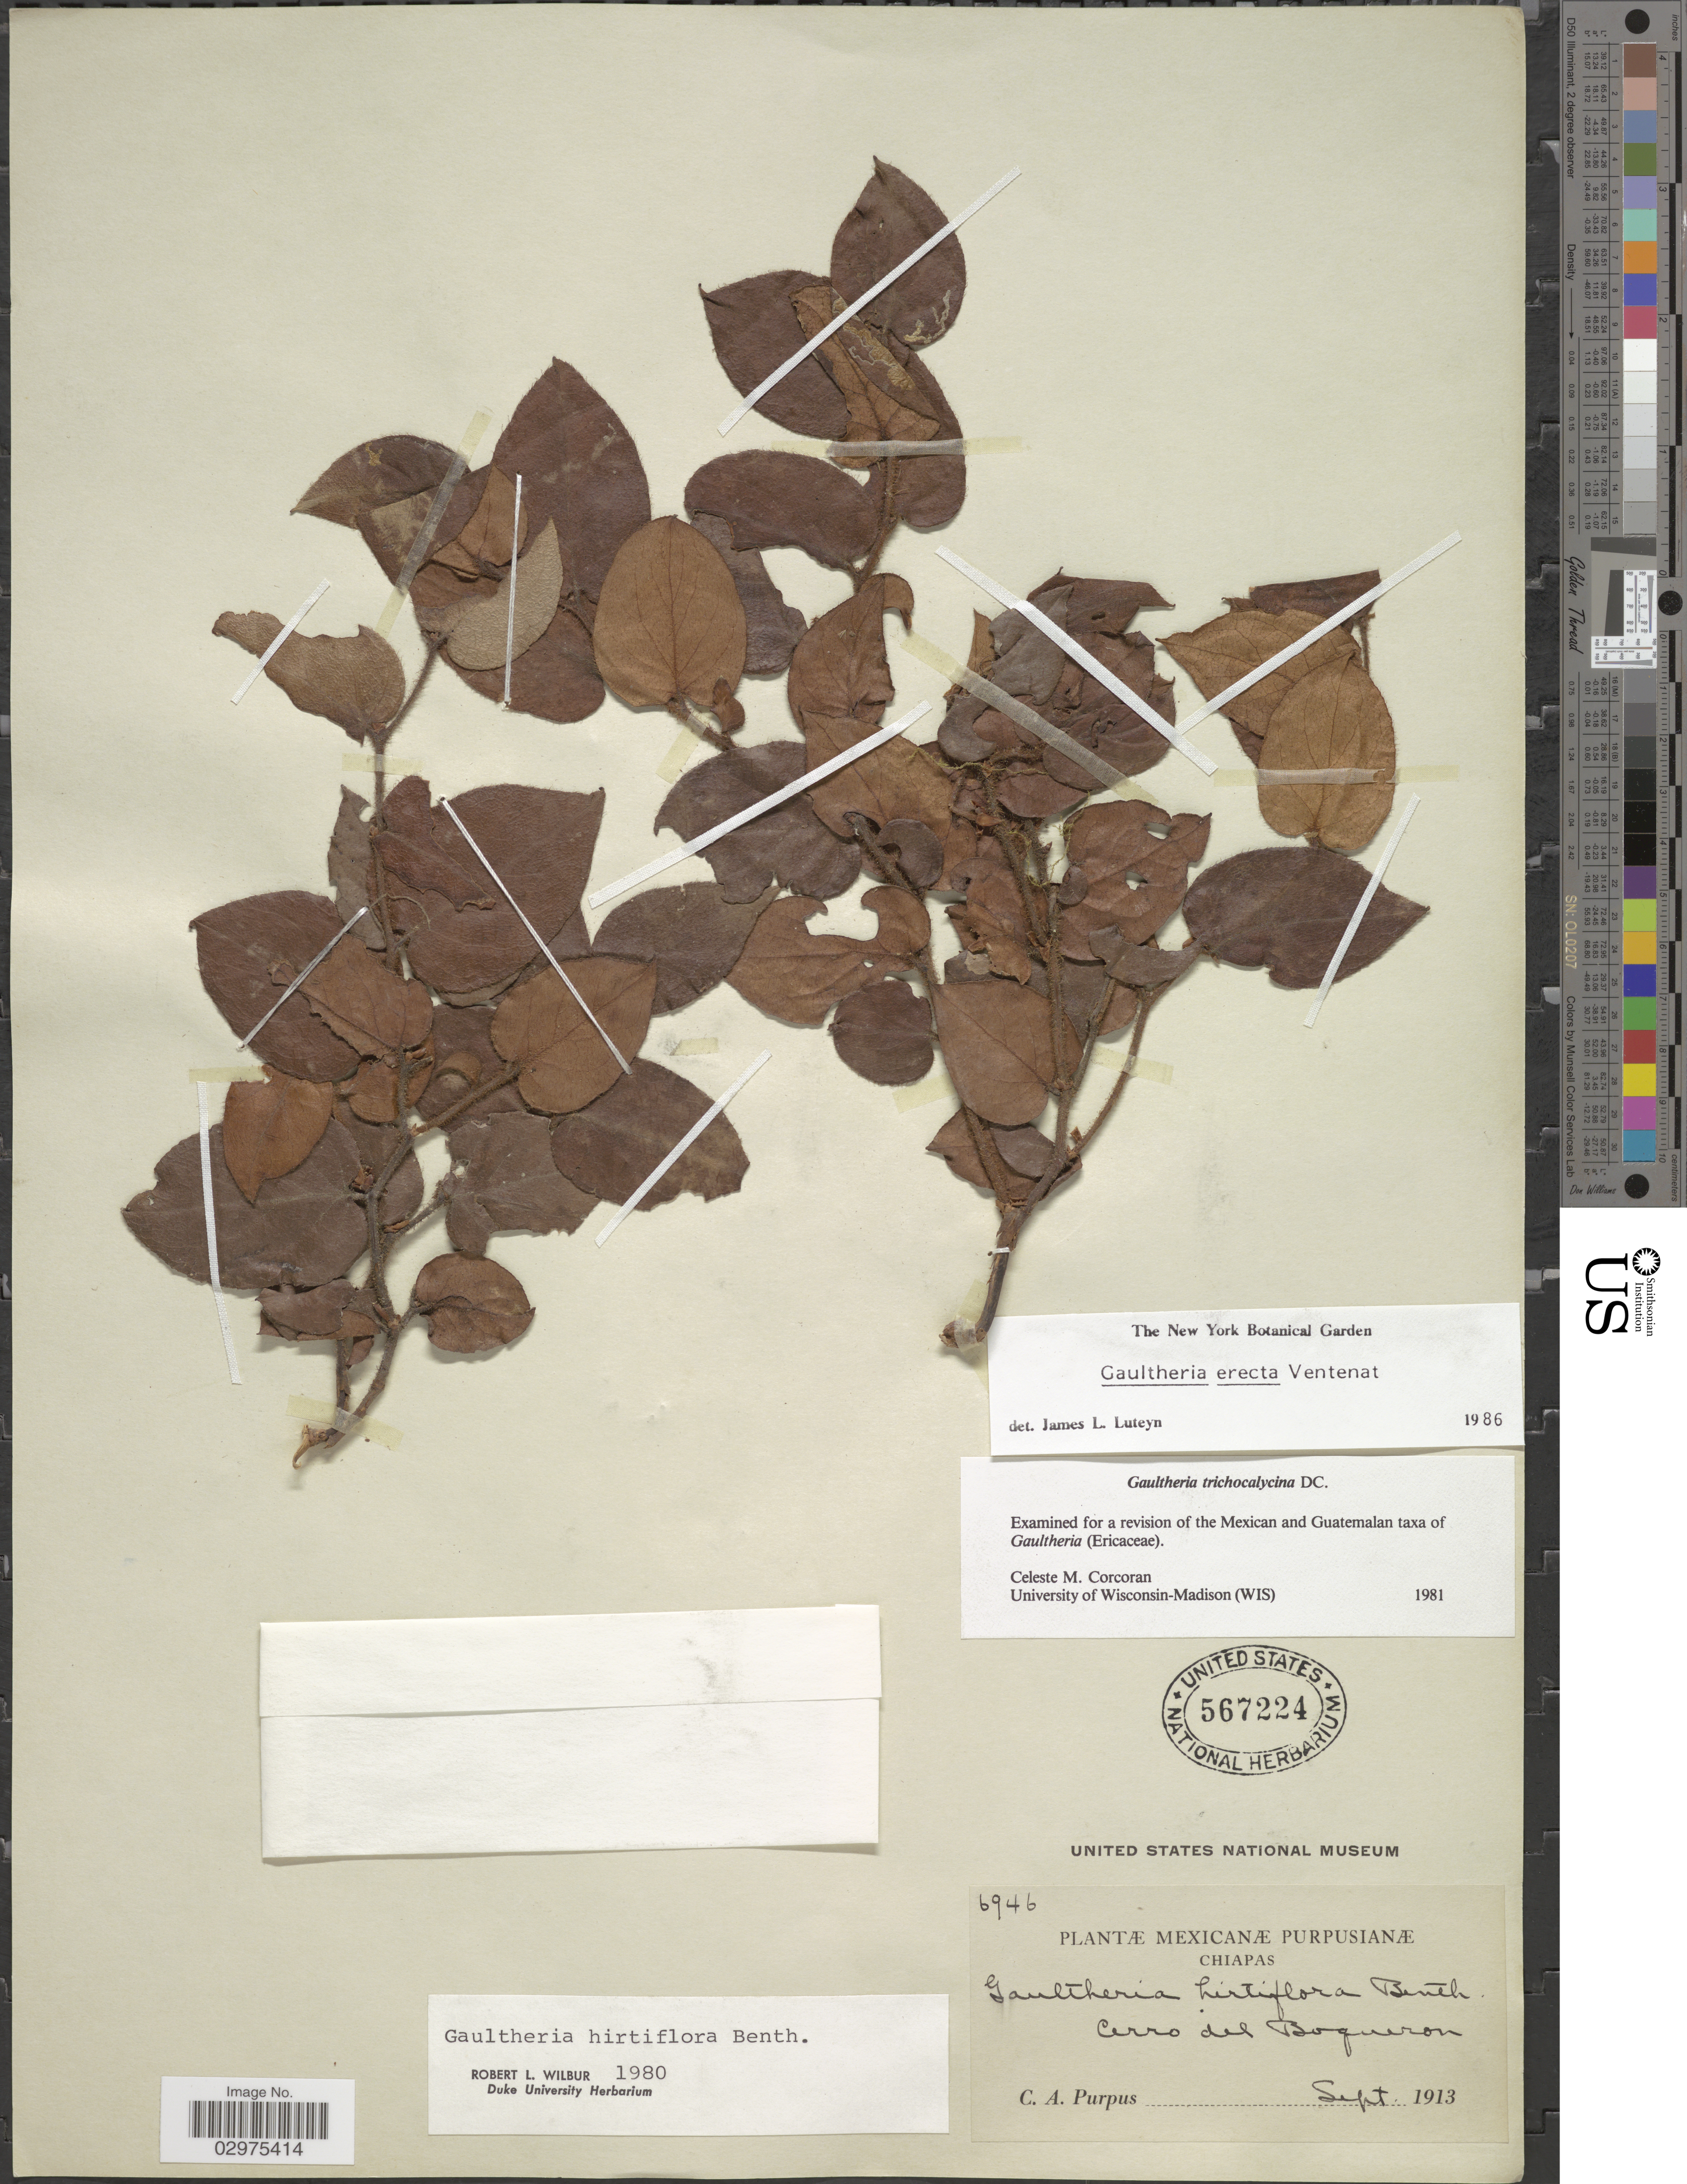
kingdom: Plantae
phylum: Tracheophyta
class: Magnoliopsida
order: Ericales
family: Ericaceae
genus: Gaultheria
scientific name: Gaultheria erecta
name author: Vent.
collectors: C. A. Purpus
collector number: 6946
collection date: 1913-09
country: Mexico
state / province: Chiapas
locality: Cerro del Boqueron.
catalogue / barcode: US 567224